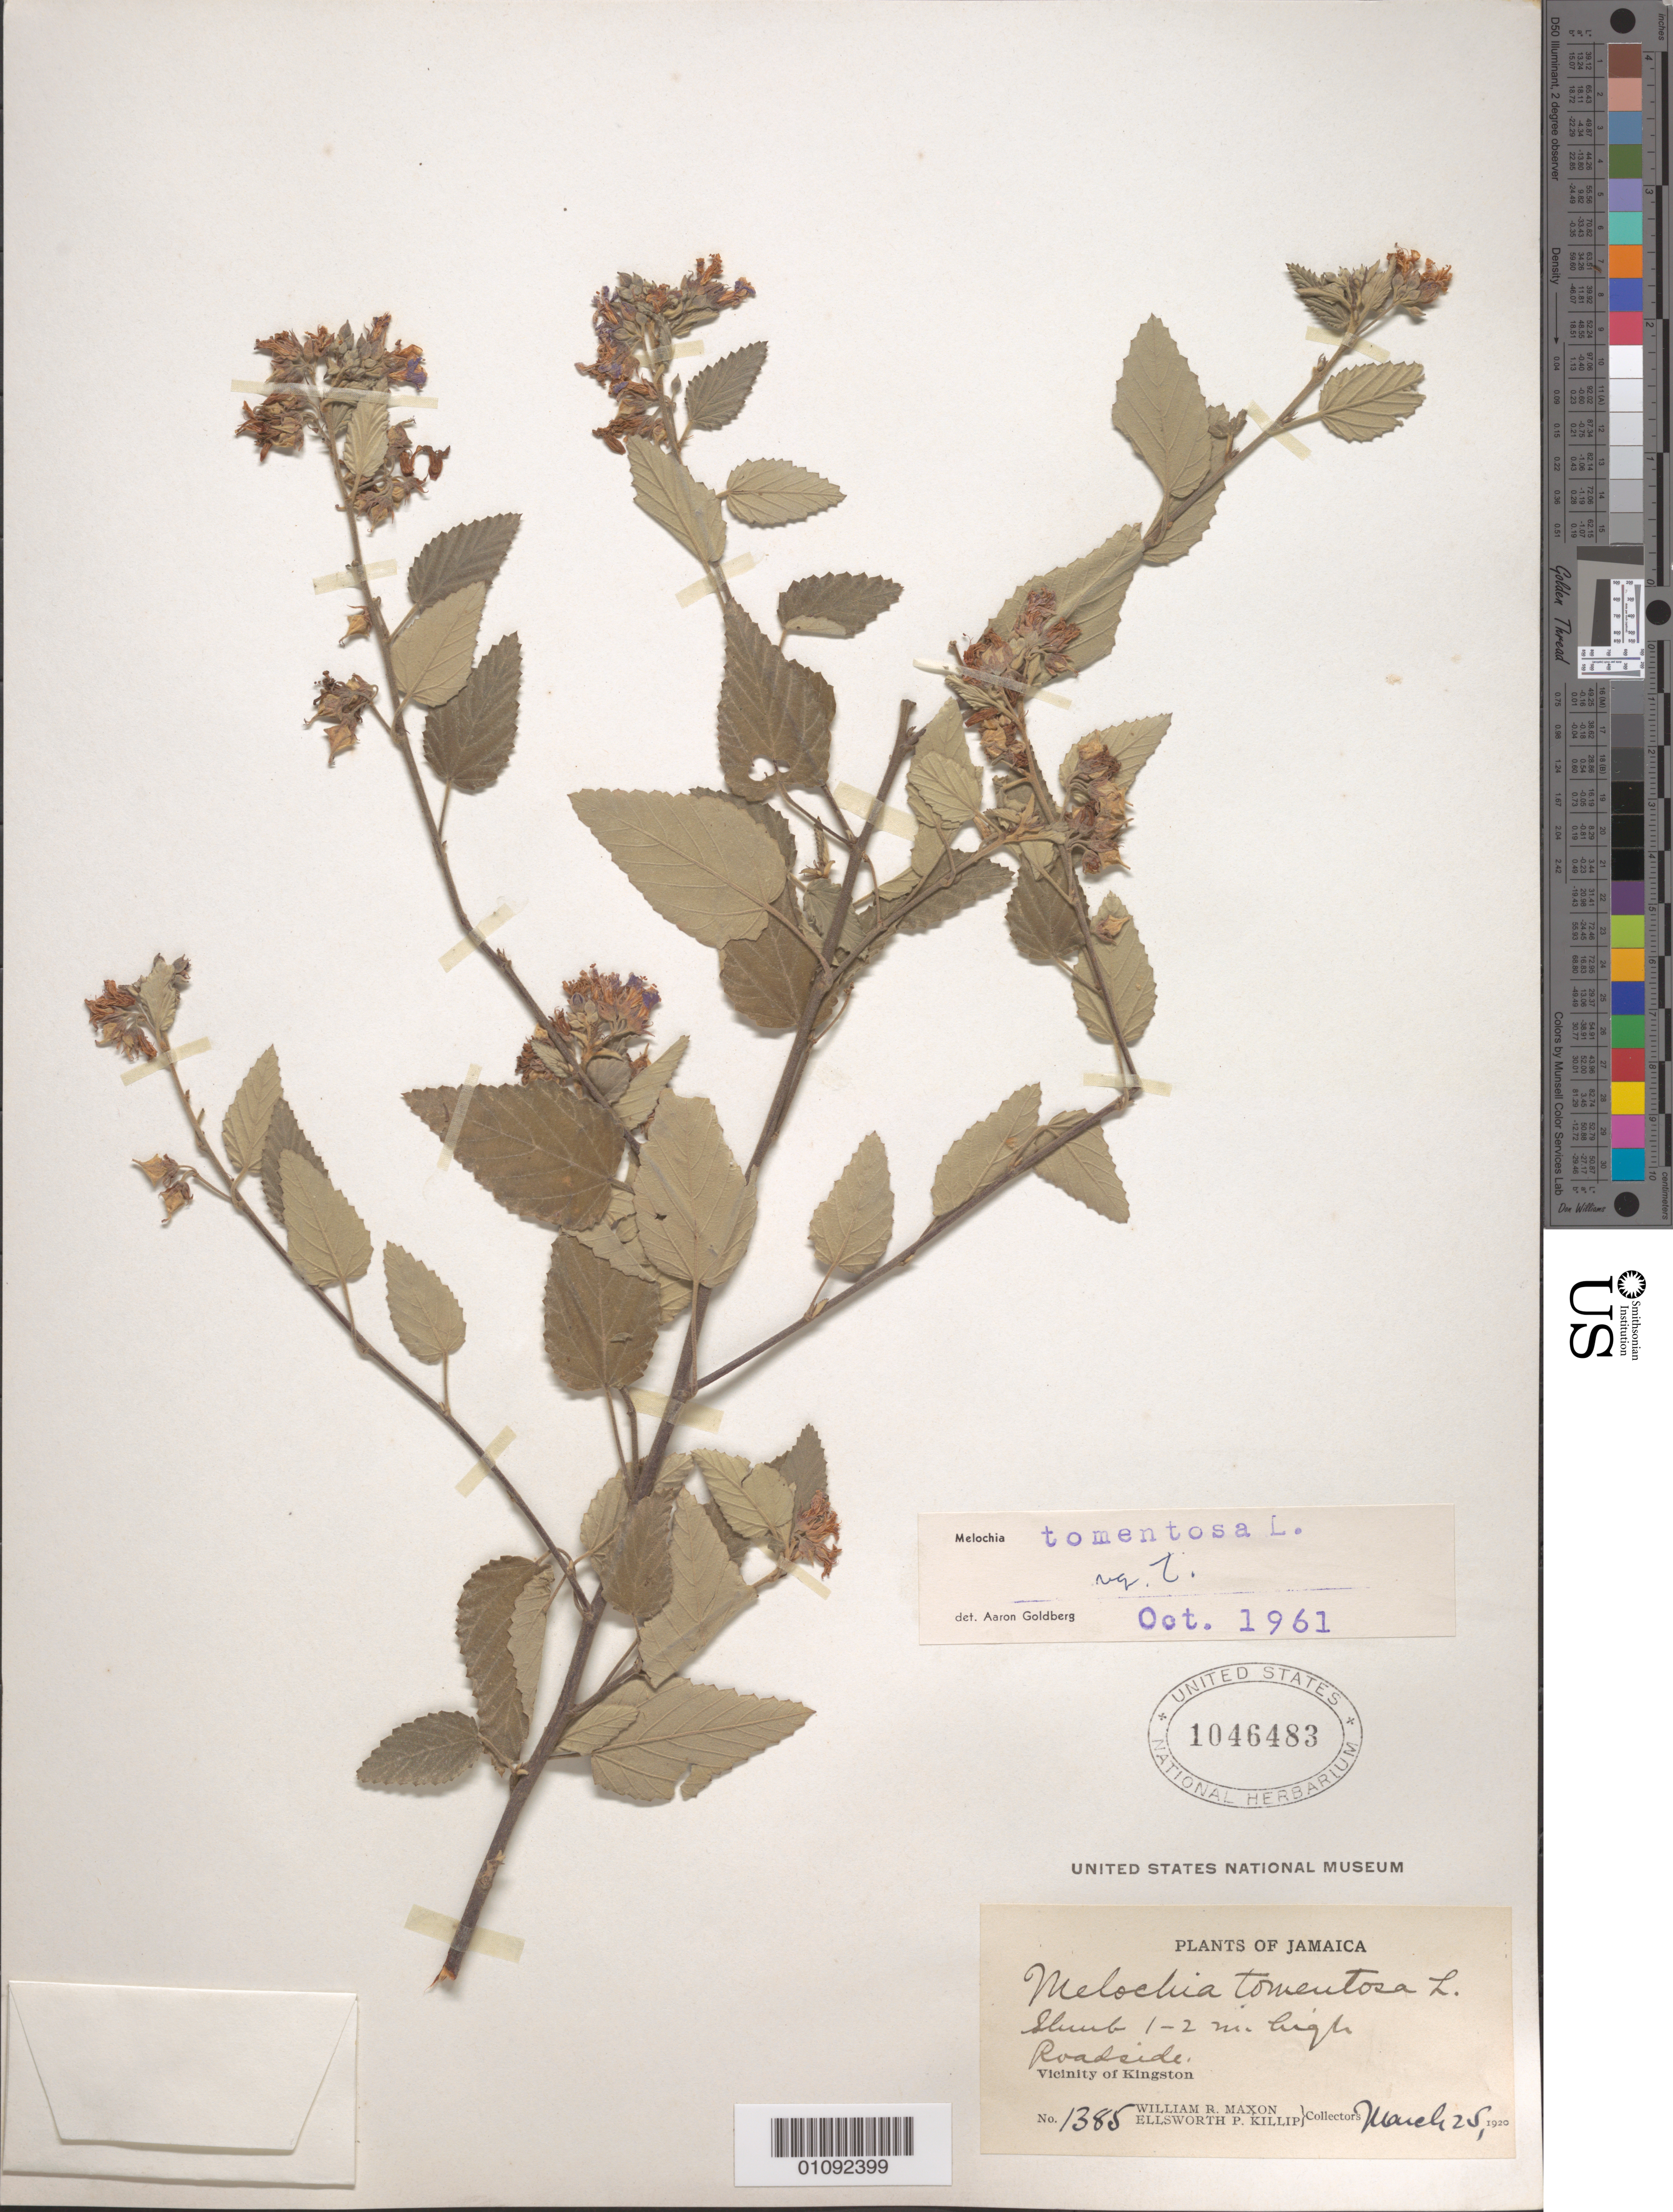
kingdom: Plantae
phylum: Tracheophyta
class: Magnoliopsida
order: Malvales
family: Malvaceae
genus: Melochia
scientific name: Melochia tomentosa var. tomentosa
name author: L.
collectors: W. R. Maxon & E. P. Killip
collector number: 1385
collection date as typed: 25 Mar 1920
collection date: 1920-03-25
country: Jamaica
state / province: Kingston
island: Jamaica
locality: Vicinity of Kingston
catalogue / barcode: US 1046483